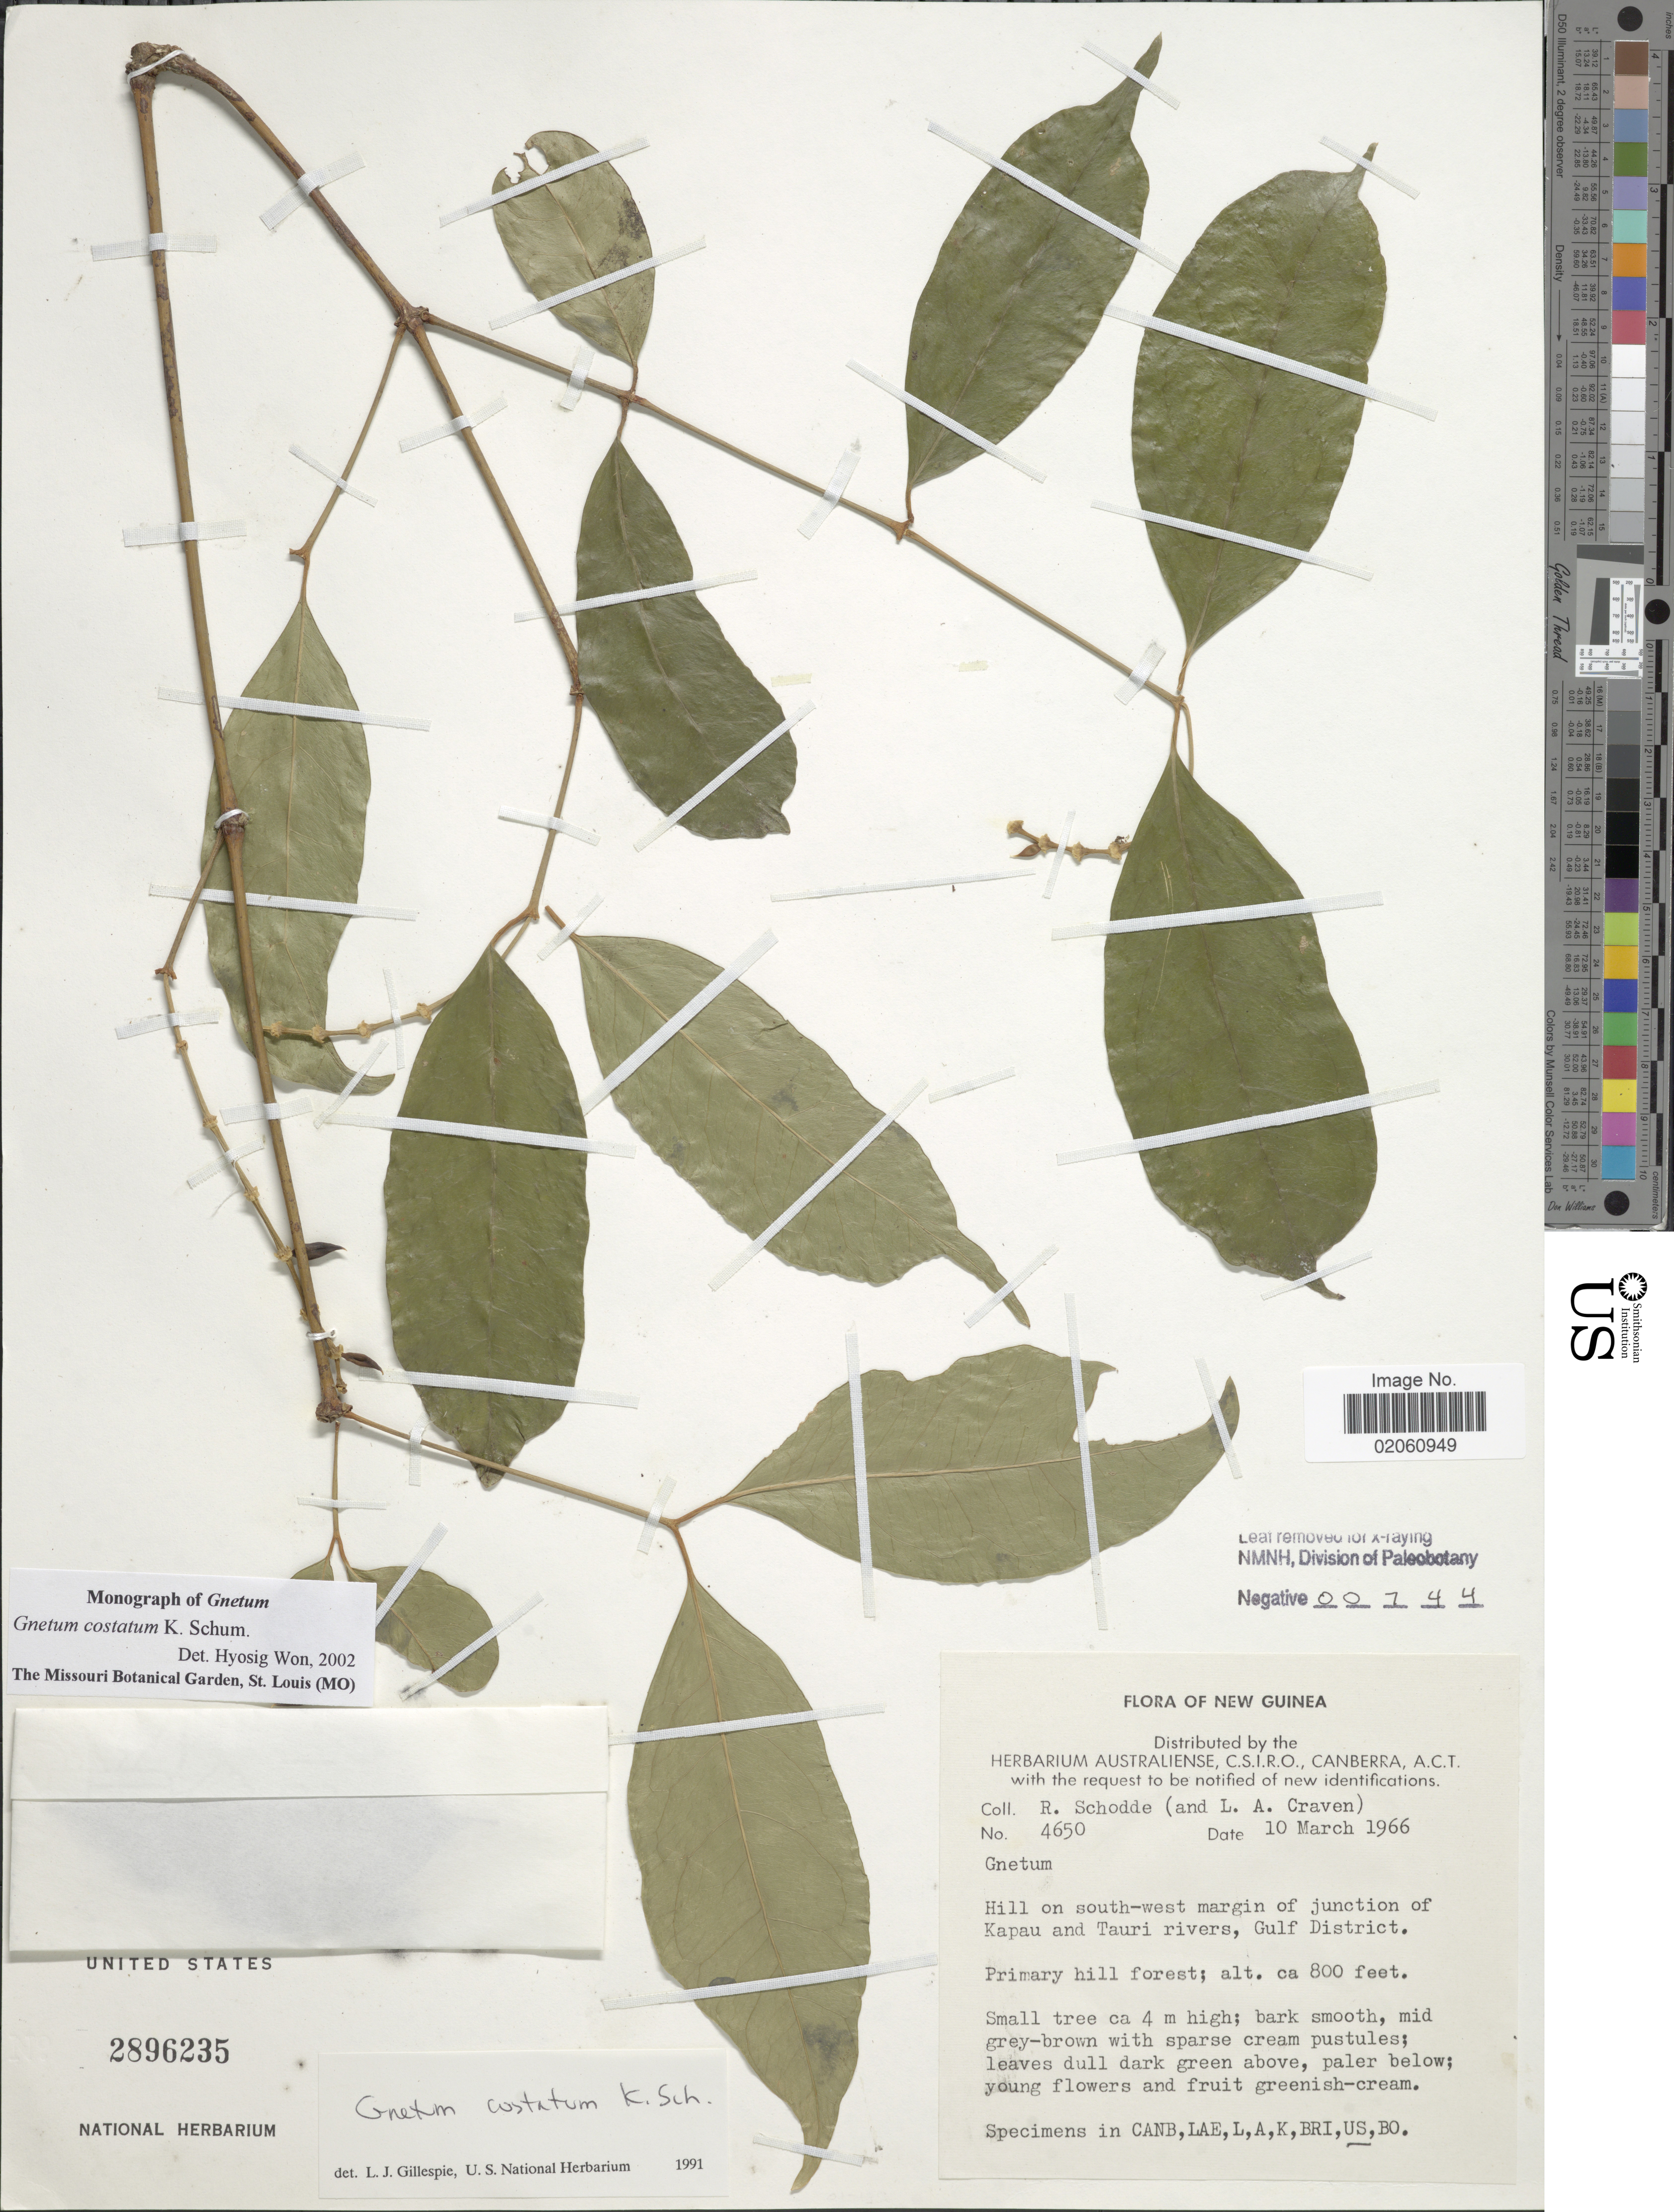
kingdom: Plantae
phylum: Tracheophyta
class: Gnetopsida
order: Gnetales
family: Gnetaceae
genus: Gnetum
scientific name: Gnetum costatum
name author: K. Schum.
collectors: R. Schodde & L. A. Craven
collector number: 4650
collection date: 1966-03-10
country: Papua New Guinea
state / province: Gulf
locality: New Guinea, Hill on south-west margin of junction of Kapau and Tauri rivers, Gulf District. Primary hill forest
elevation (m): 244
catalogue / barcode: US 2896235